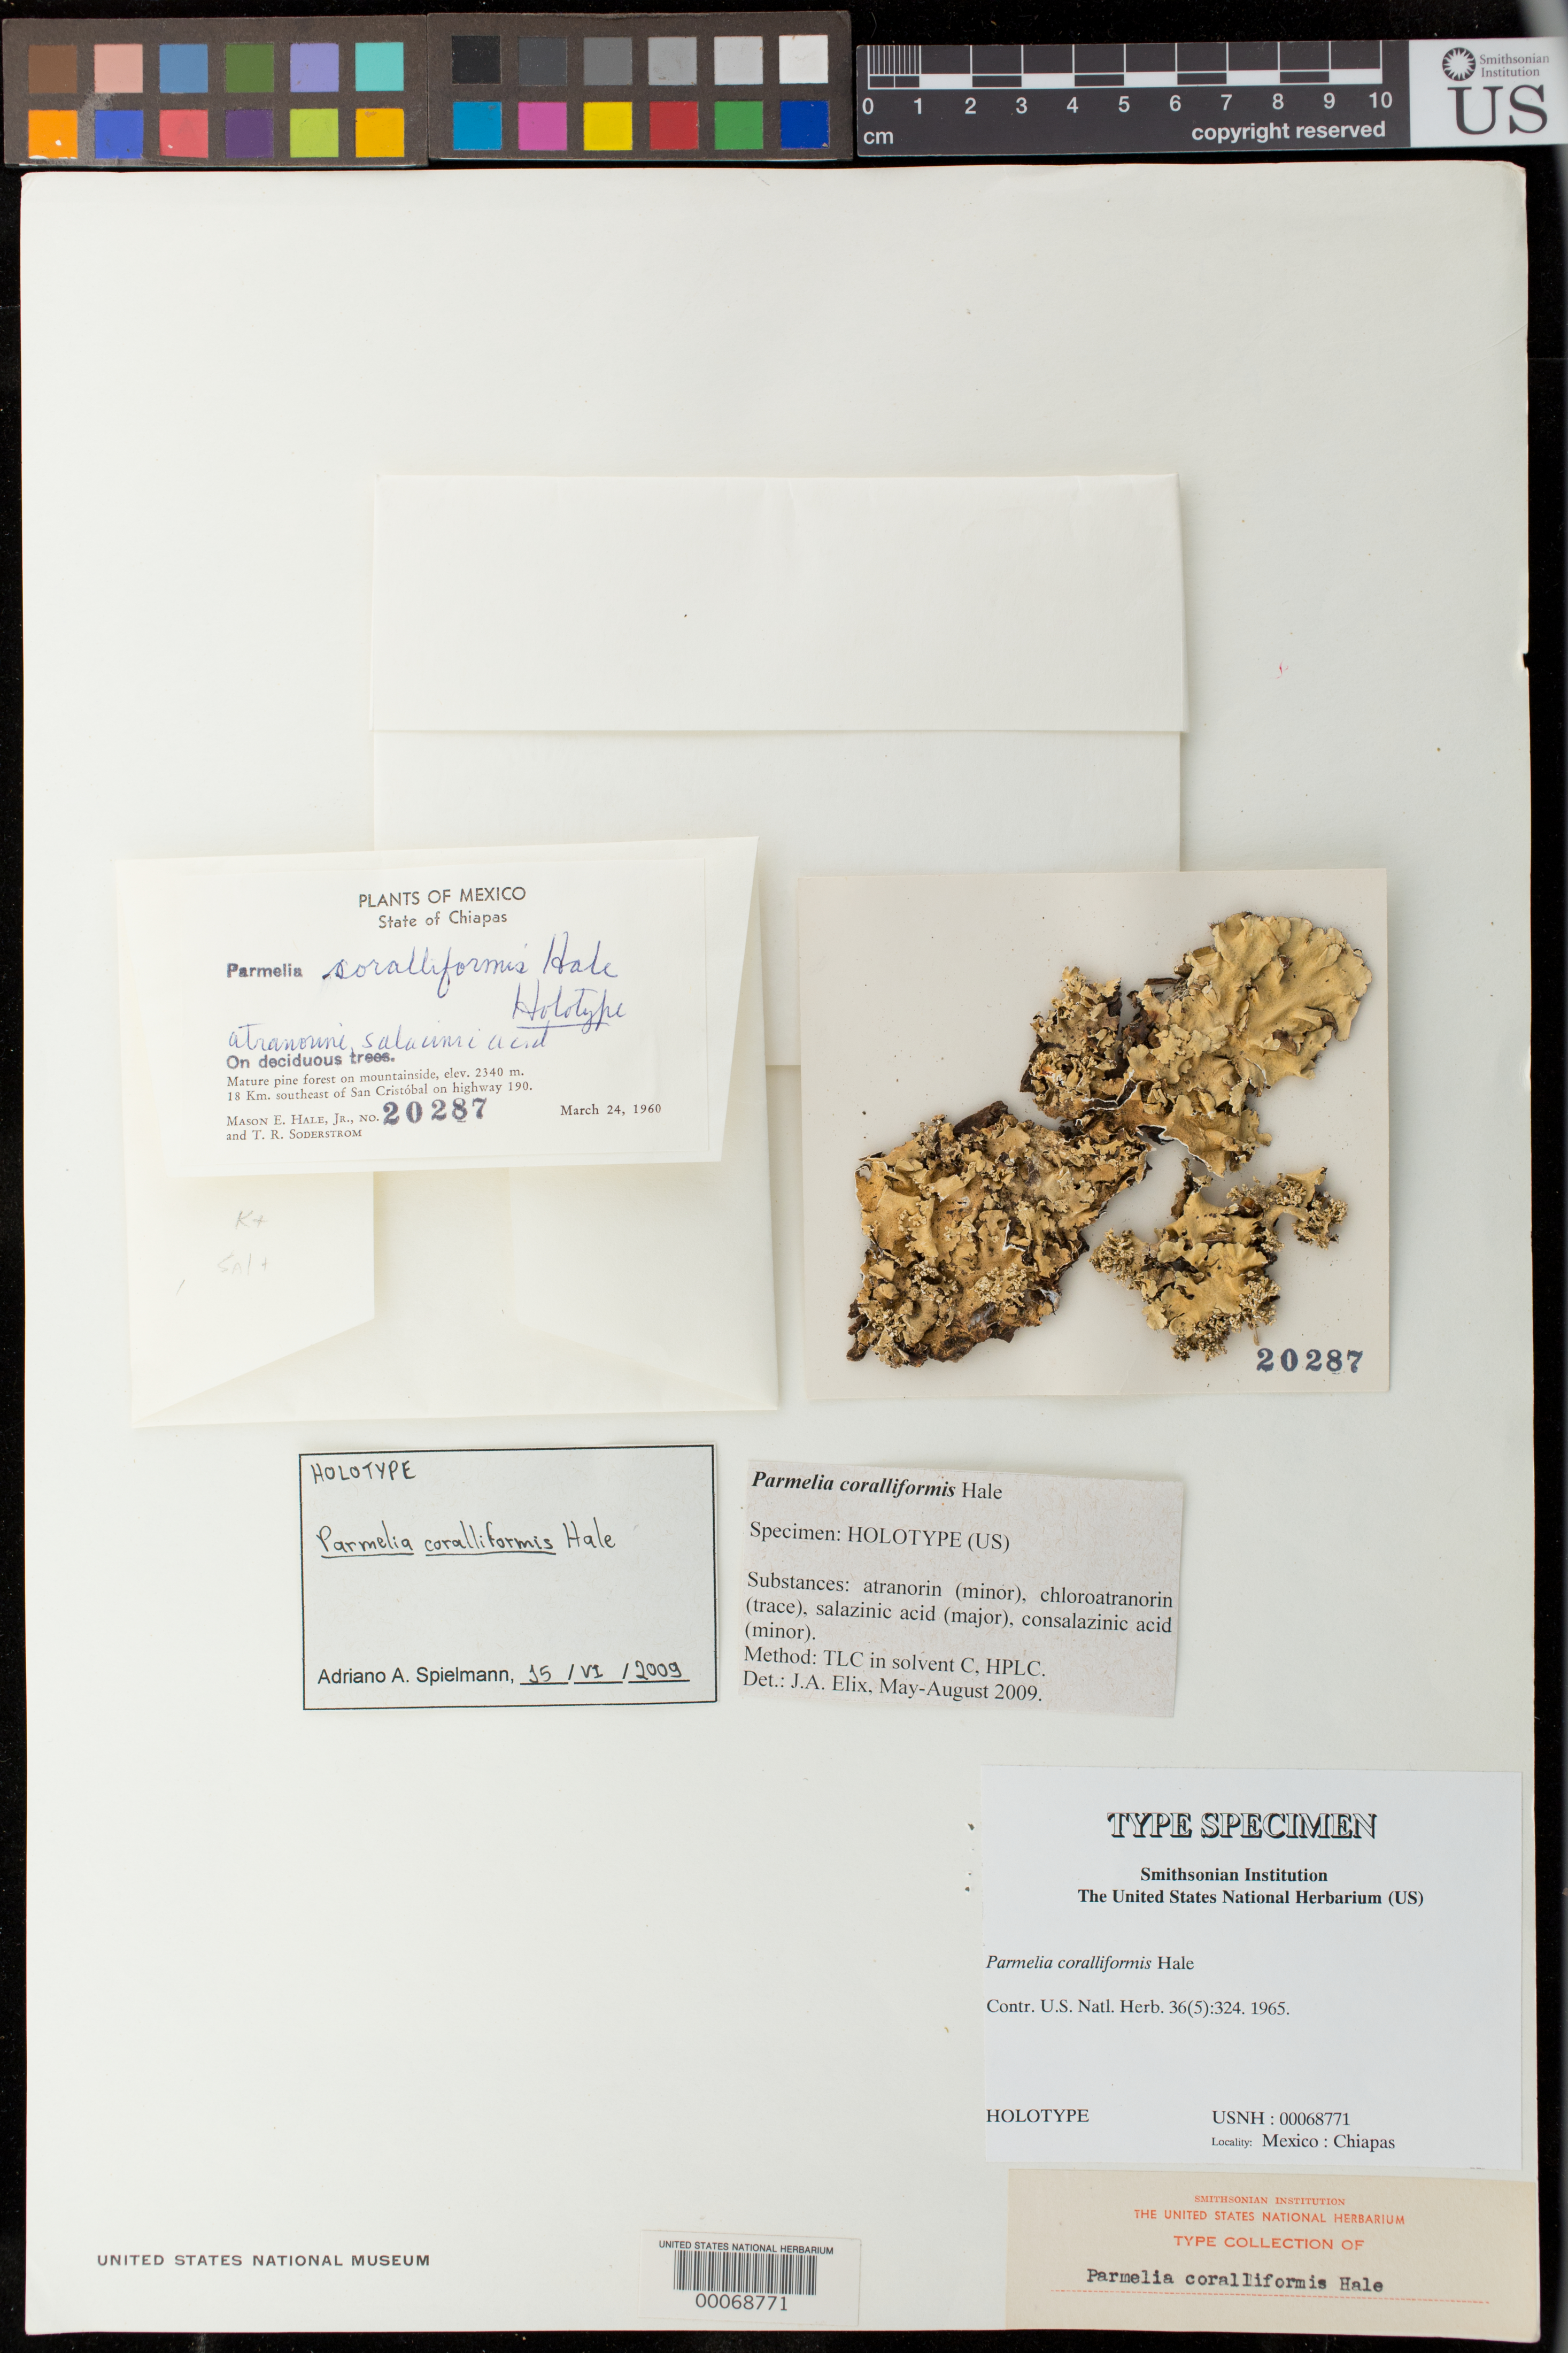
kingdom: Fungi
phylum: Ascomycota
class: Lecanoromycetes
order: Lecanorales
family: Parmeliaceae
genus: Parmelia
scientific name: Parmelia coralliformis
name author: Hale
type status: Holotype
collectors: M. Hale & T. R. Soderstrom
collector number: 20287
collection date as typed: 24 Mar 1960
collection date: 1960-03-24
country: Mexico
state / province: Chiapas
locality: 18 km SE of San Cristobal on Hwy 190.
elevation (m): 2340